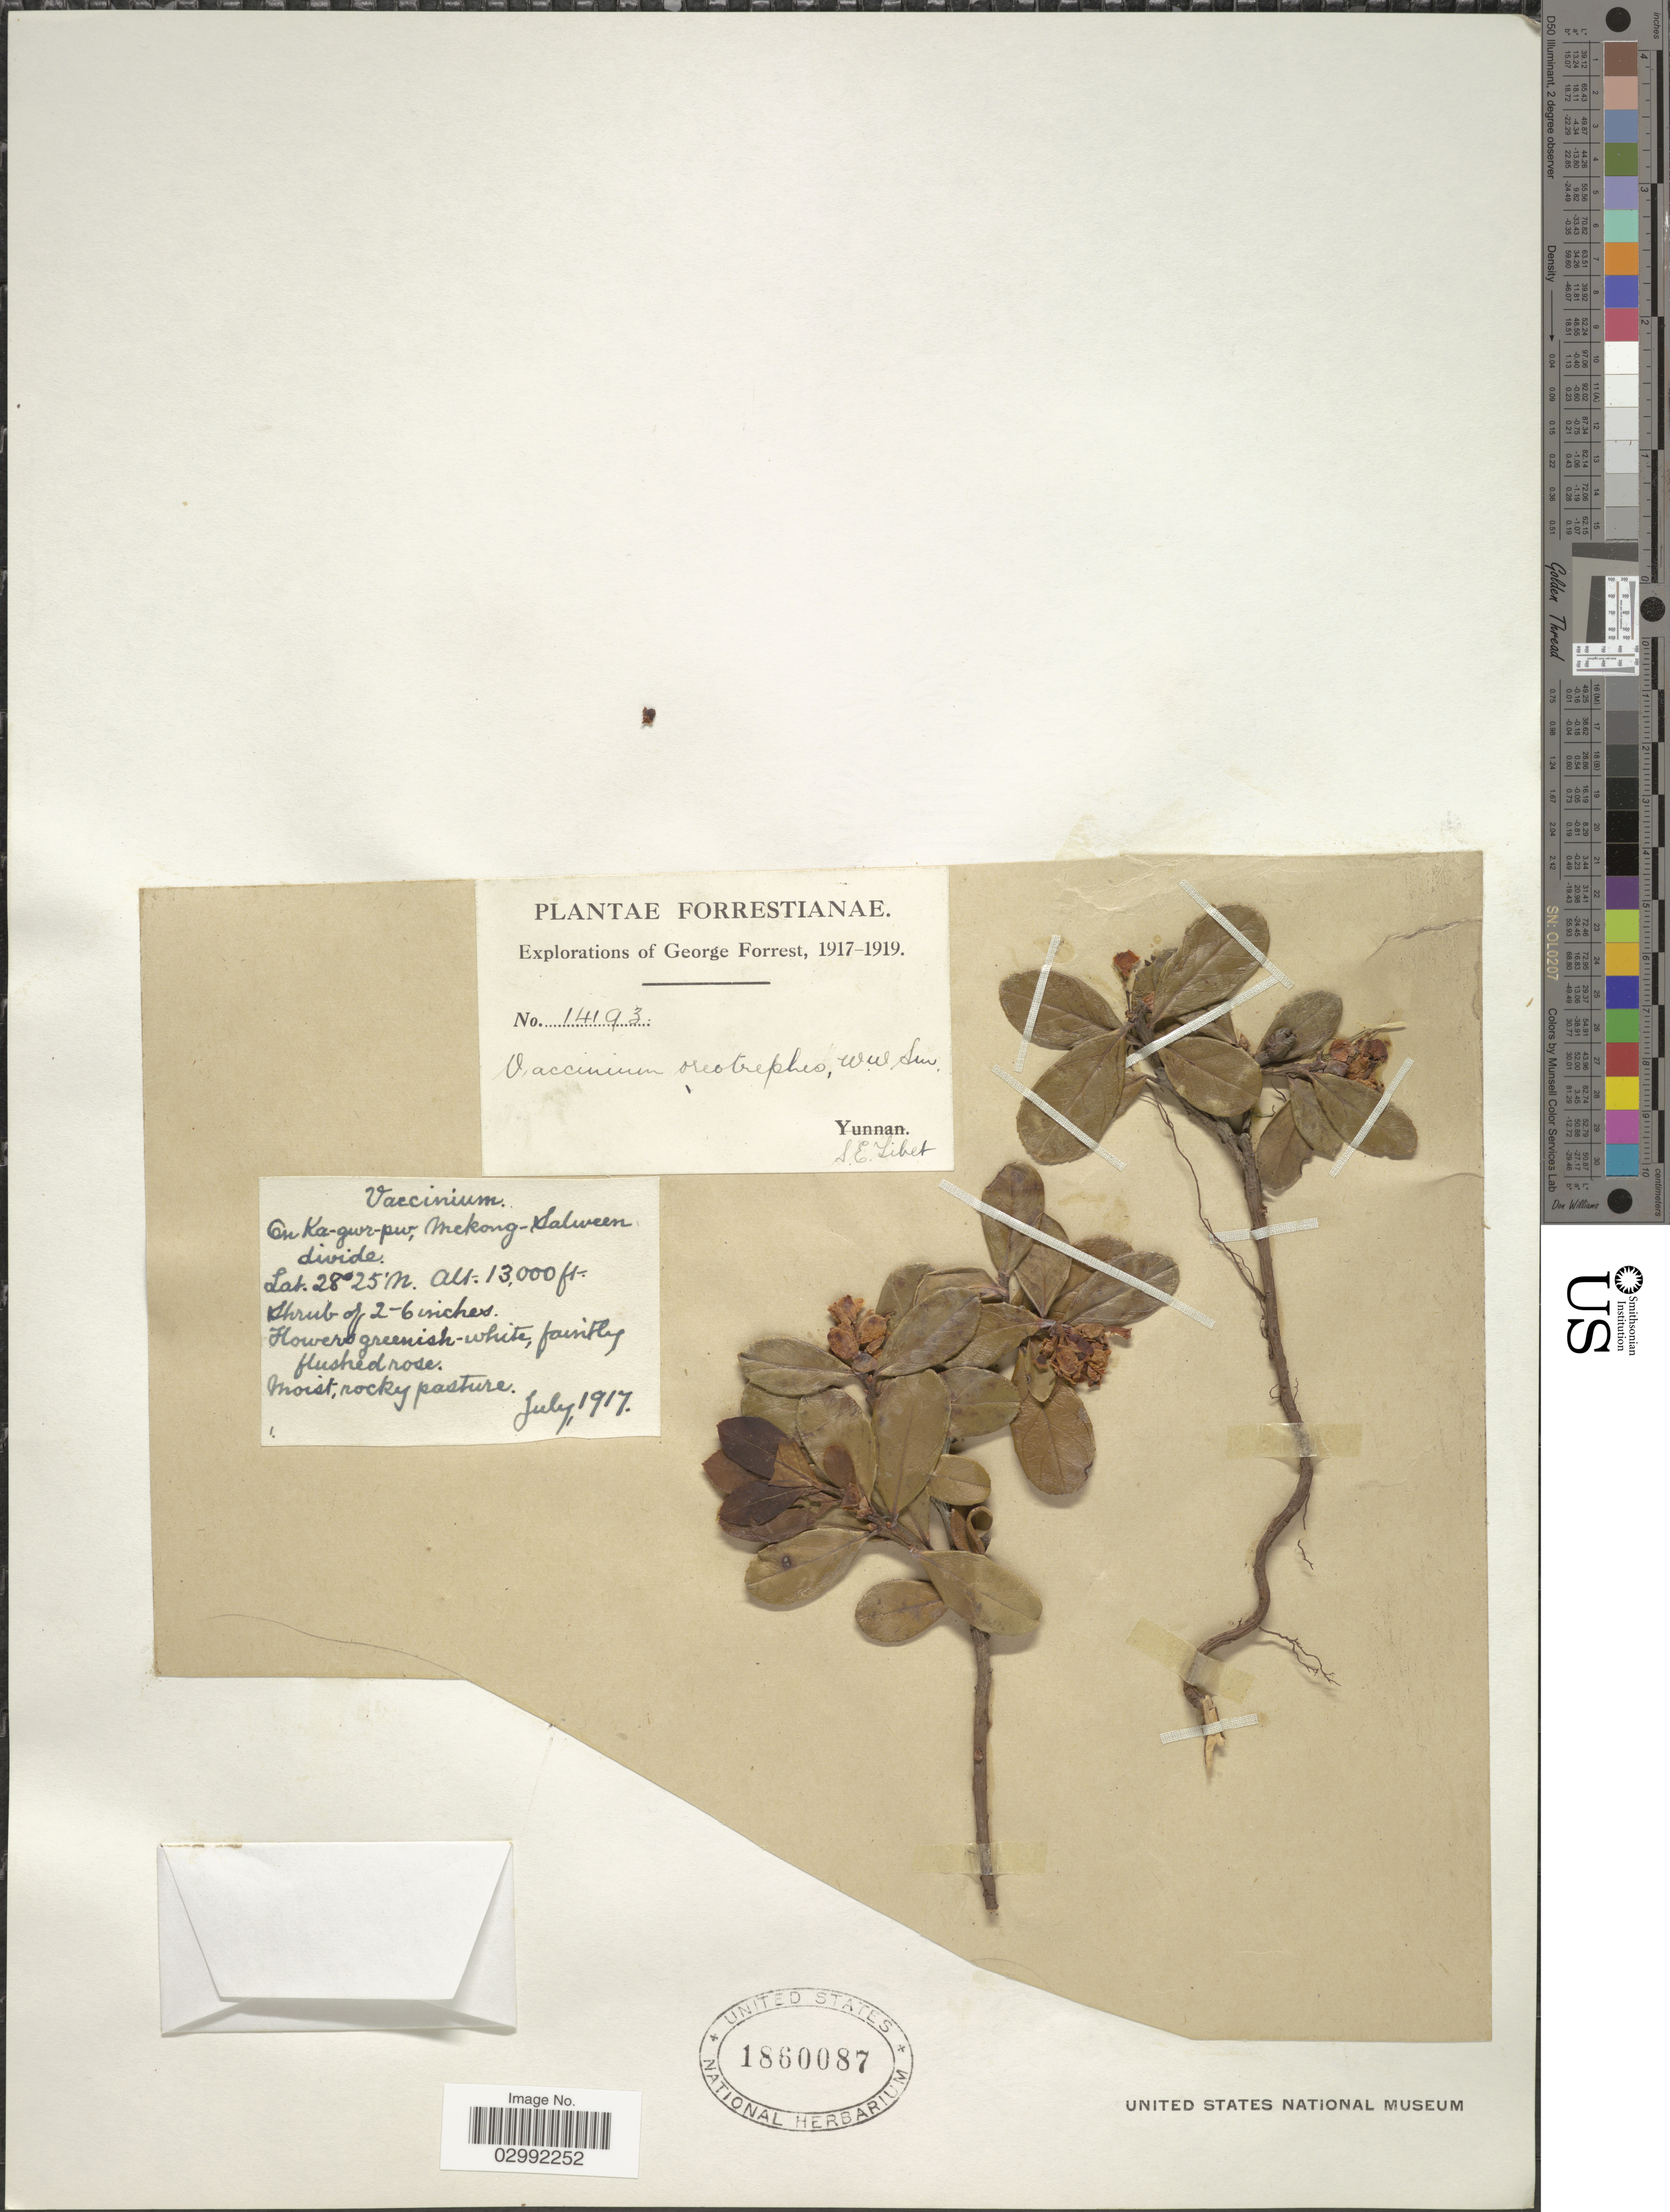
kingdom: Plantae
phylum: Tracheophyta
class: Magnoliopsida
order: Ericales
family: Ericaceae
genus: Vaccinium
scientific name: Vaccinium sikkimense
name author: C.B. Clarke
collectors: G. Forrest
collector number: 14193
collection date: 1917-07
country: China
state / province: Xizang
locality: S.E. Tibet. On Ka-gwr-pw, Mekong-Salween divide.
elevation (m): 3962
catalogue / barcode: US 1860087